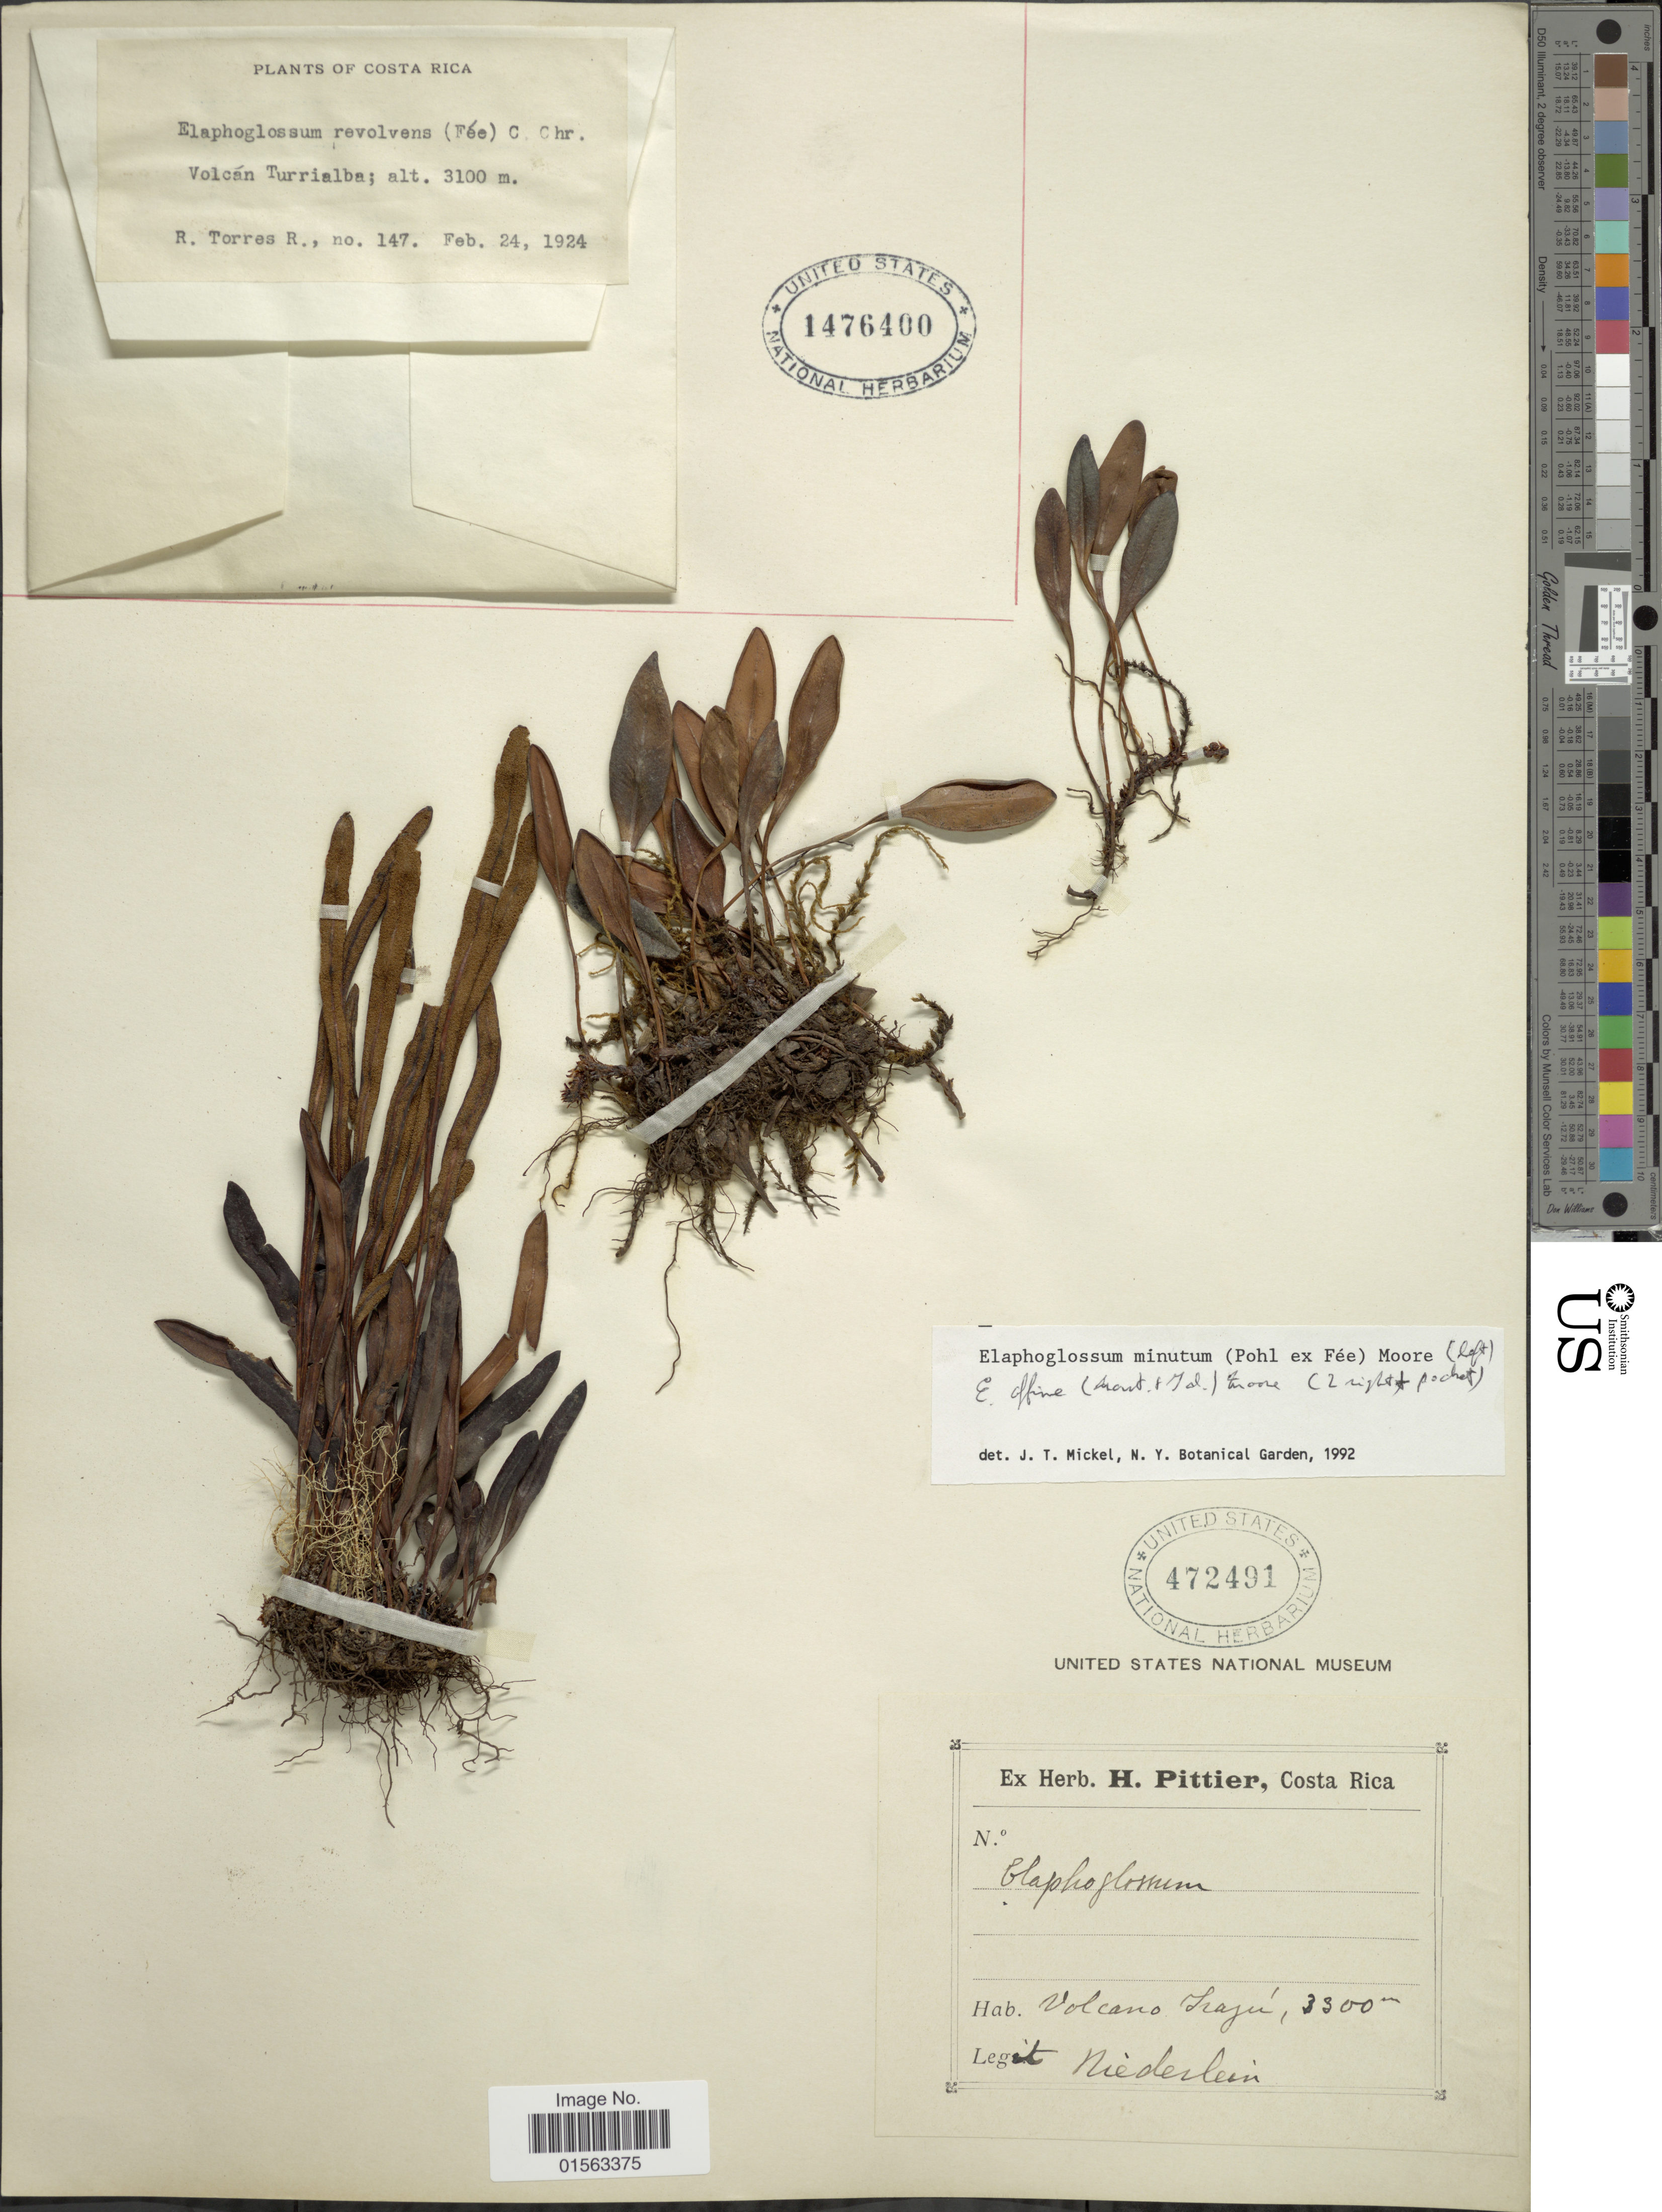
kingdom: Plantae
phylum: Tracheophyta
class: Polypodiopsida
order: Polypodiales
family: Dryopteridaceae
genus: Elaphoglossum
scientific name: Elaphoglossum affine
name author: (M. Martens & Galeotti) T. Moore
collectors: R. Torres R.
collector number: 147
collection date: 1924-02-24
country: Costa Rica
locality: Volcan Turrialba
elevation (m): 3100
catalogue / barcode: US 1476400